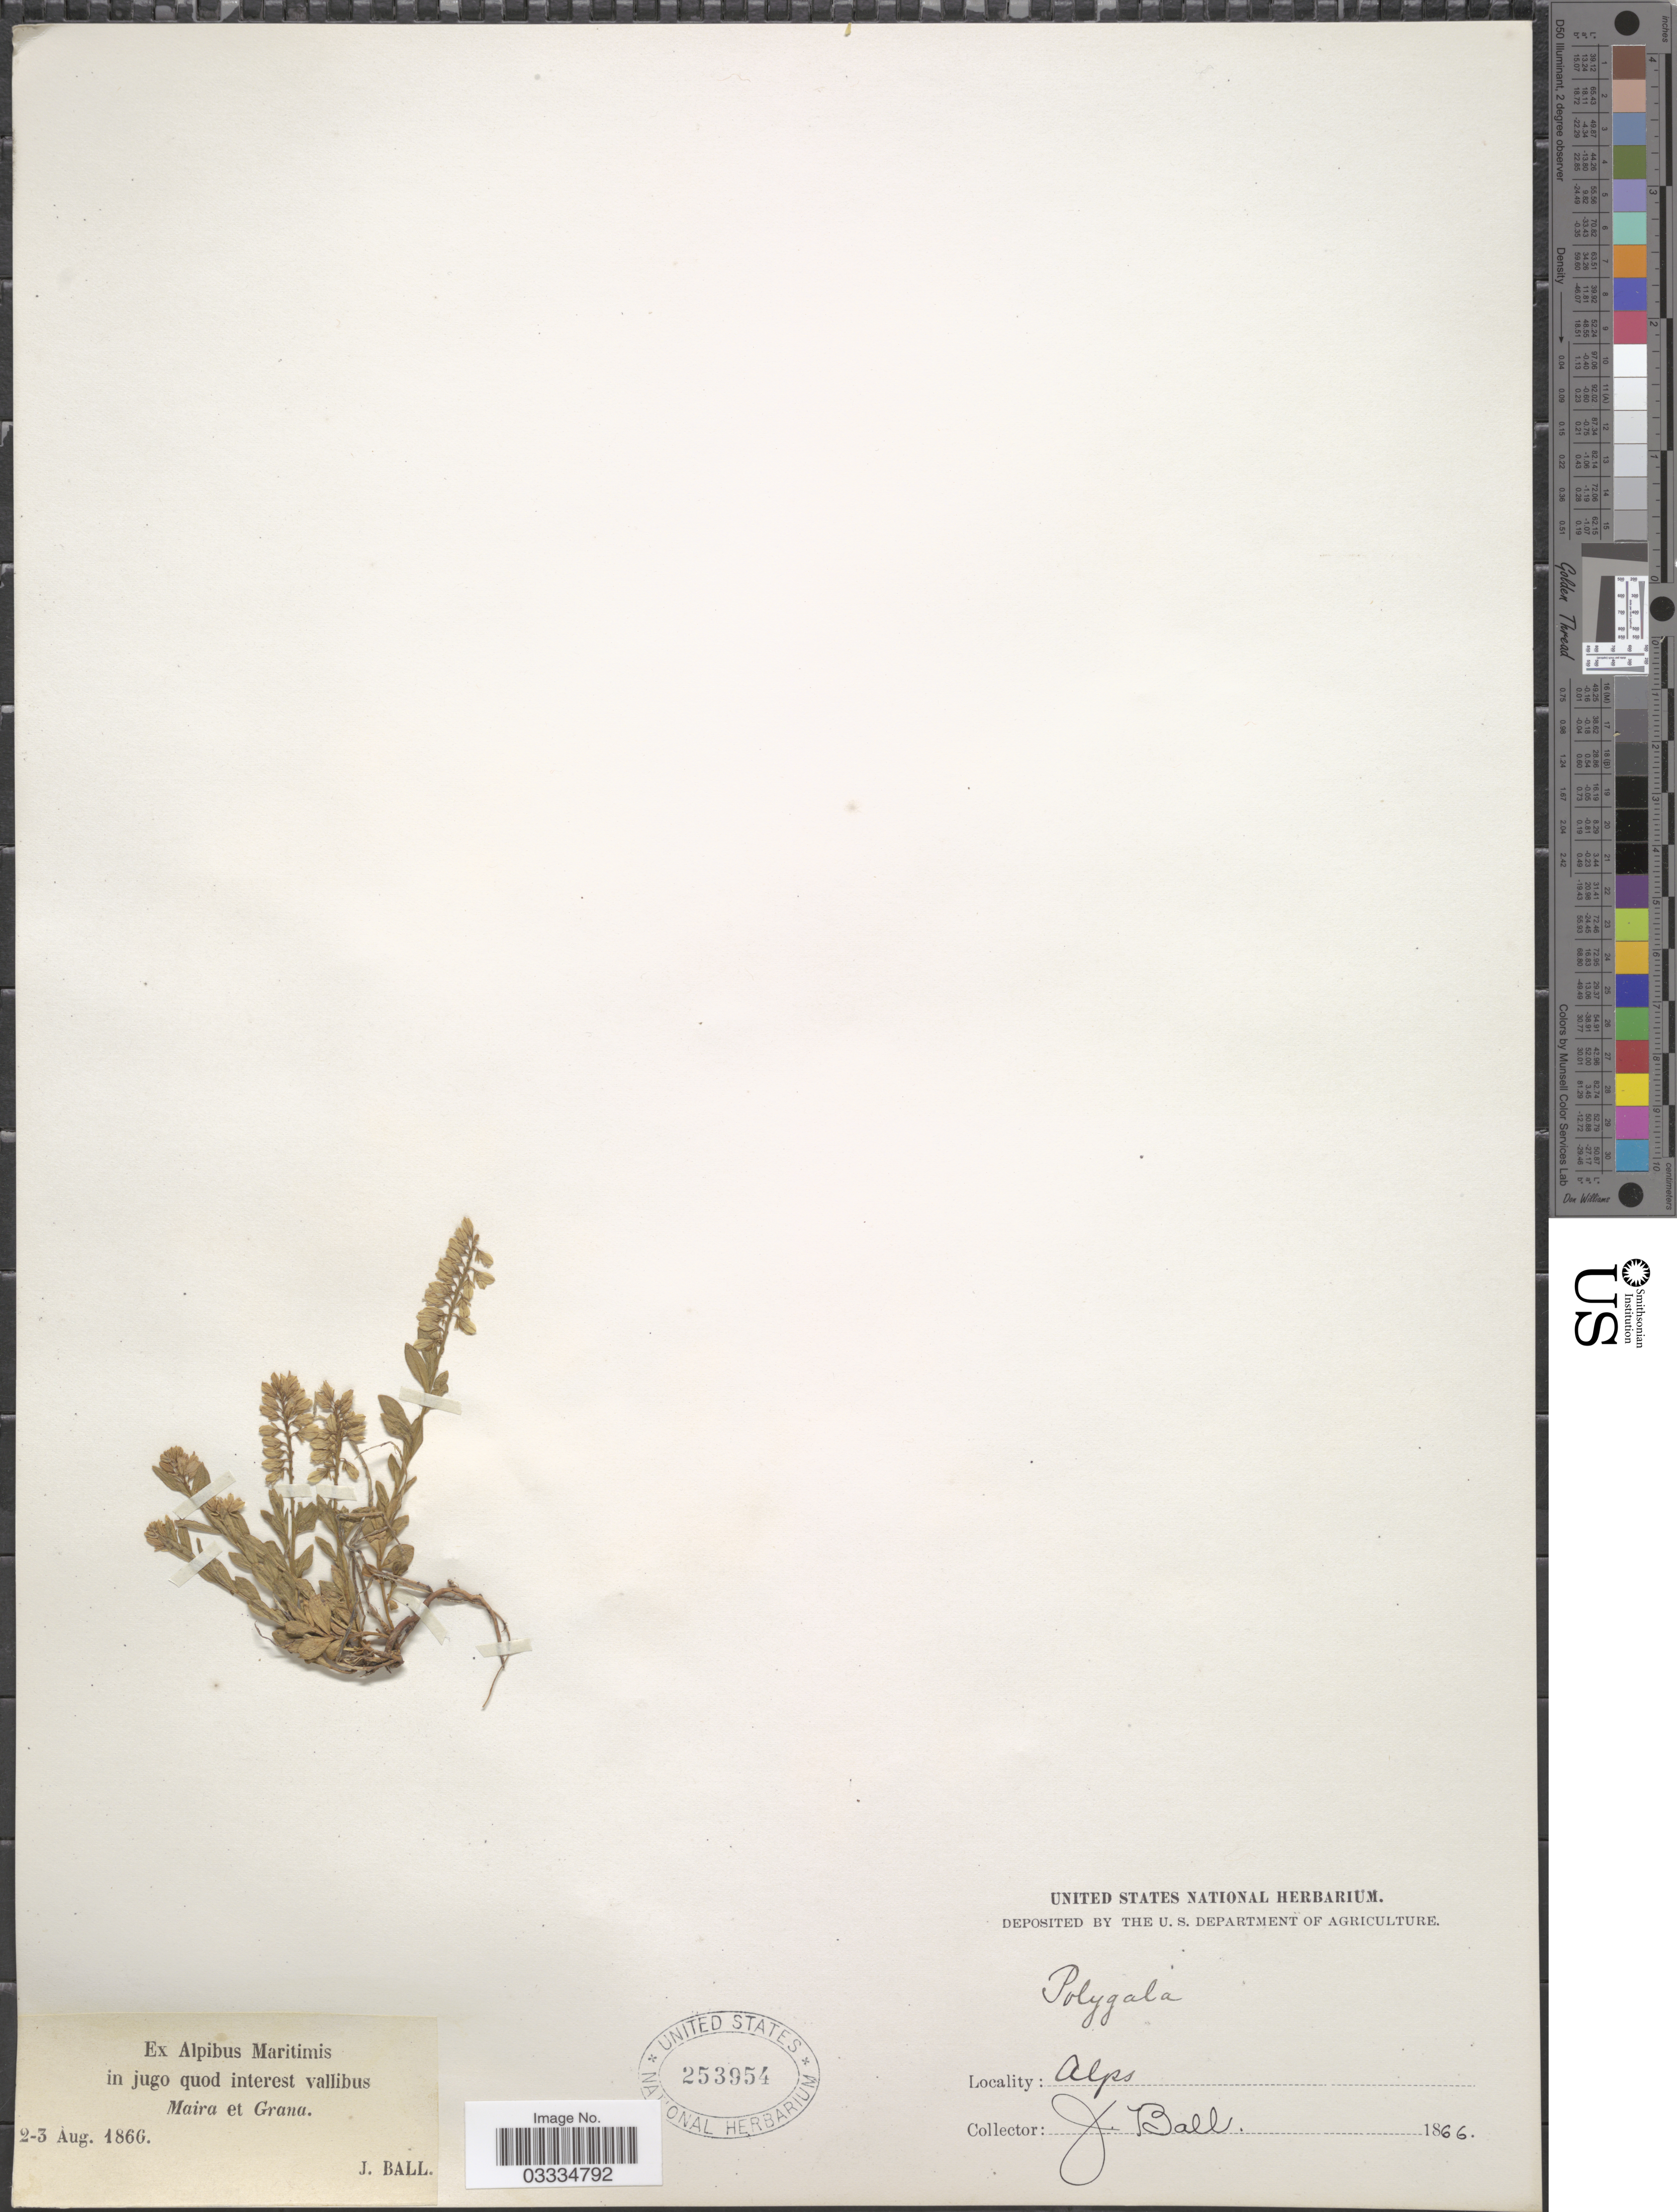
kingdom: Plantae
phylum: Tracheophyta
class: Magnoliopsida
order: Fabales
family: Polygalaceae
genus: Polygala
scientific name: Polygala sp.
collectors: J. Ball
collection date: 1866-08-02/1866-08-03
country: Italy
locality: Ex Alpibus Maritimis in jugo quod interst vallibus Maira et Grana. Alps.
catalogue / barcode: US 253954